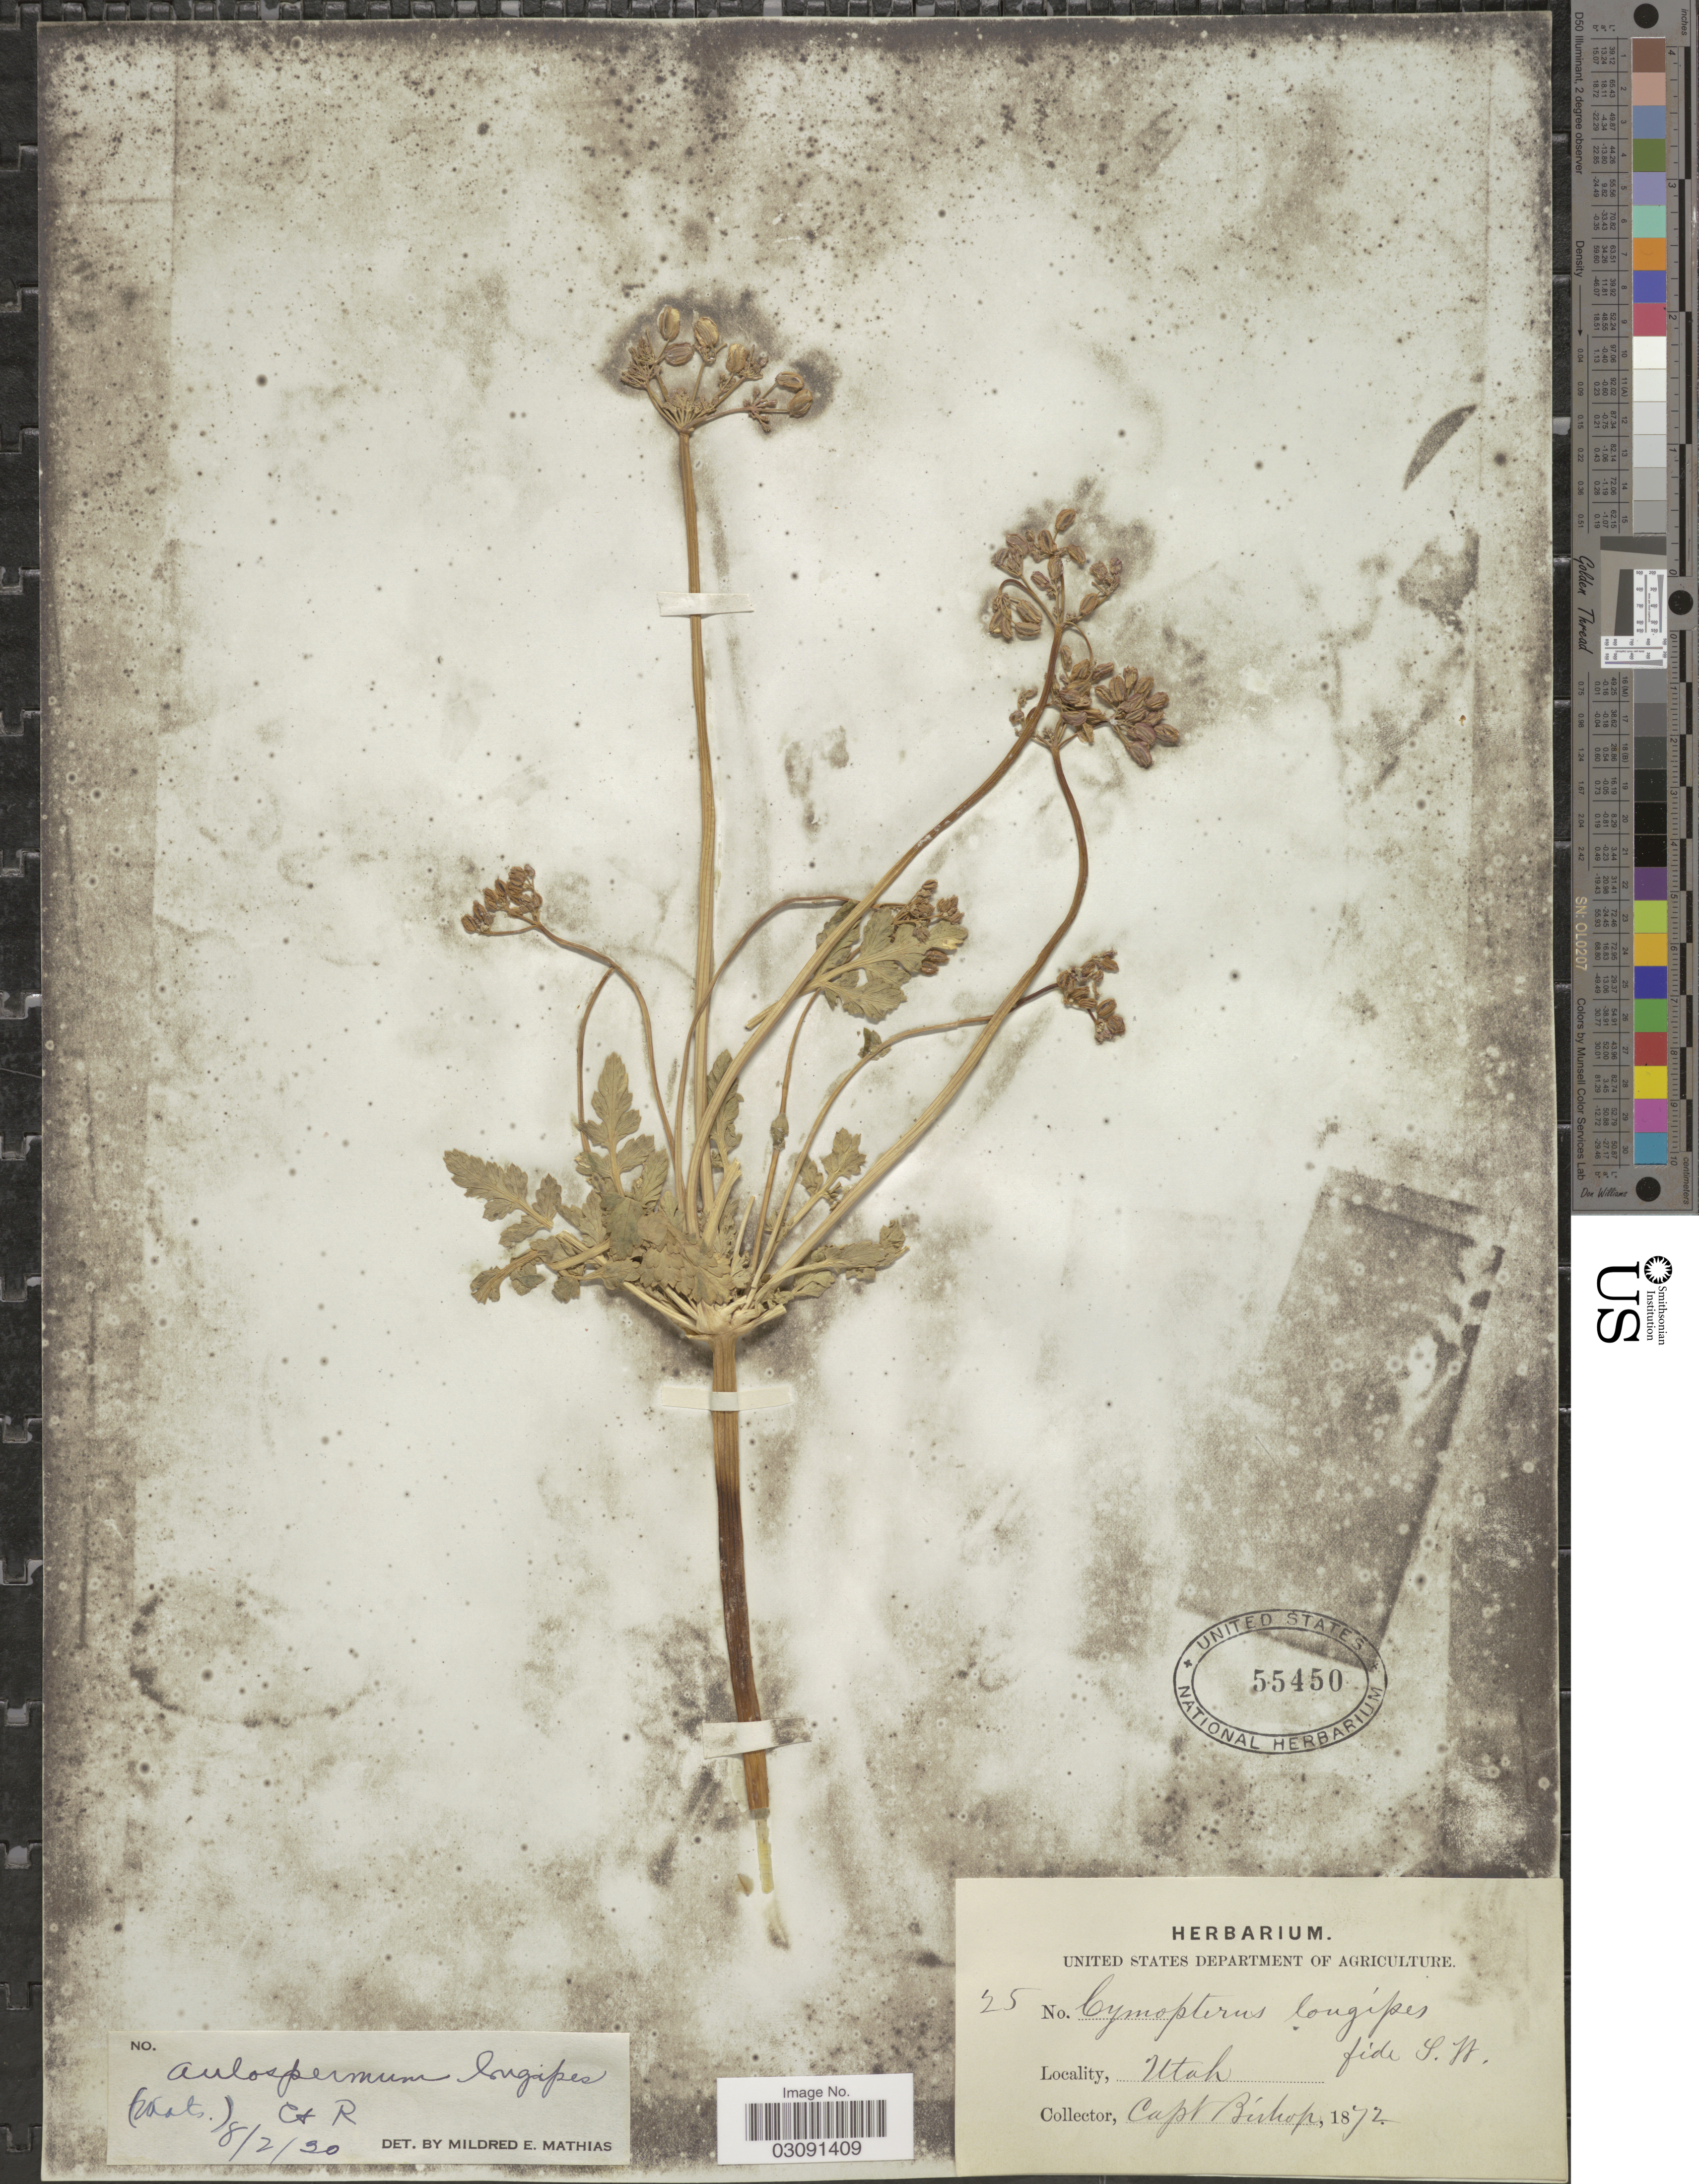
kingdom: Plantae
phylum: Tracheophyta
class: Magnoliopsida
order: Apiales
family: Apiaceae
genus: Cymopterus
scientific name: Cymopterus longipes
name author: S. Watson in C. King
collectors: F. M. Bishop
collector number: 25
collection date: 1872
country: United States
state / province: Utah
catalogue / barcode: US 55450